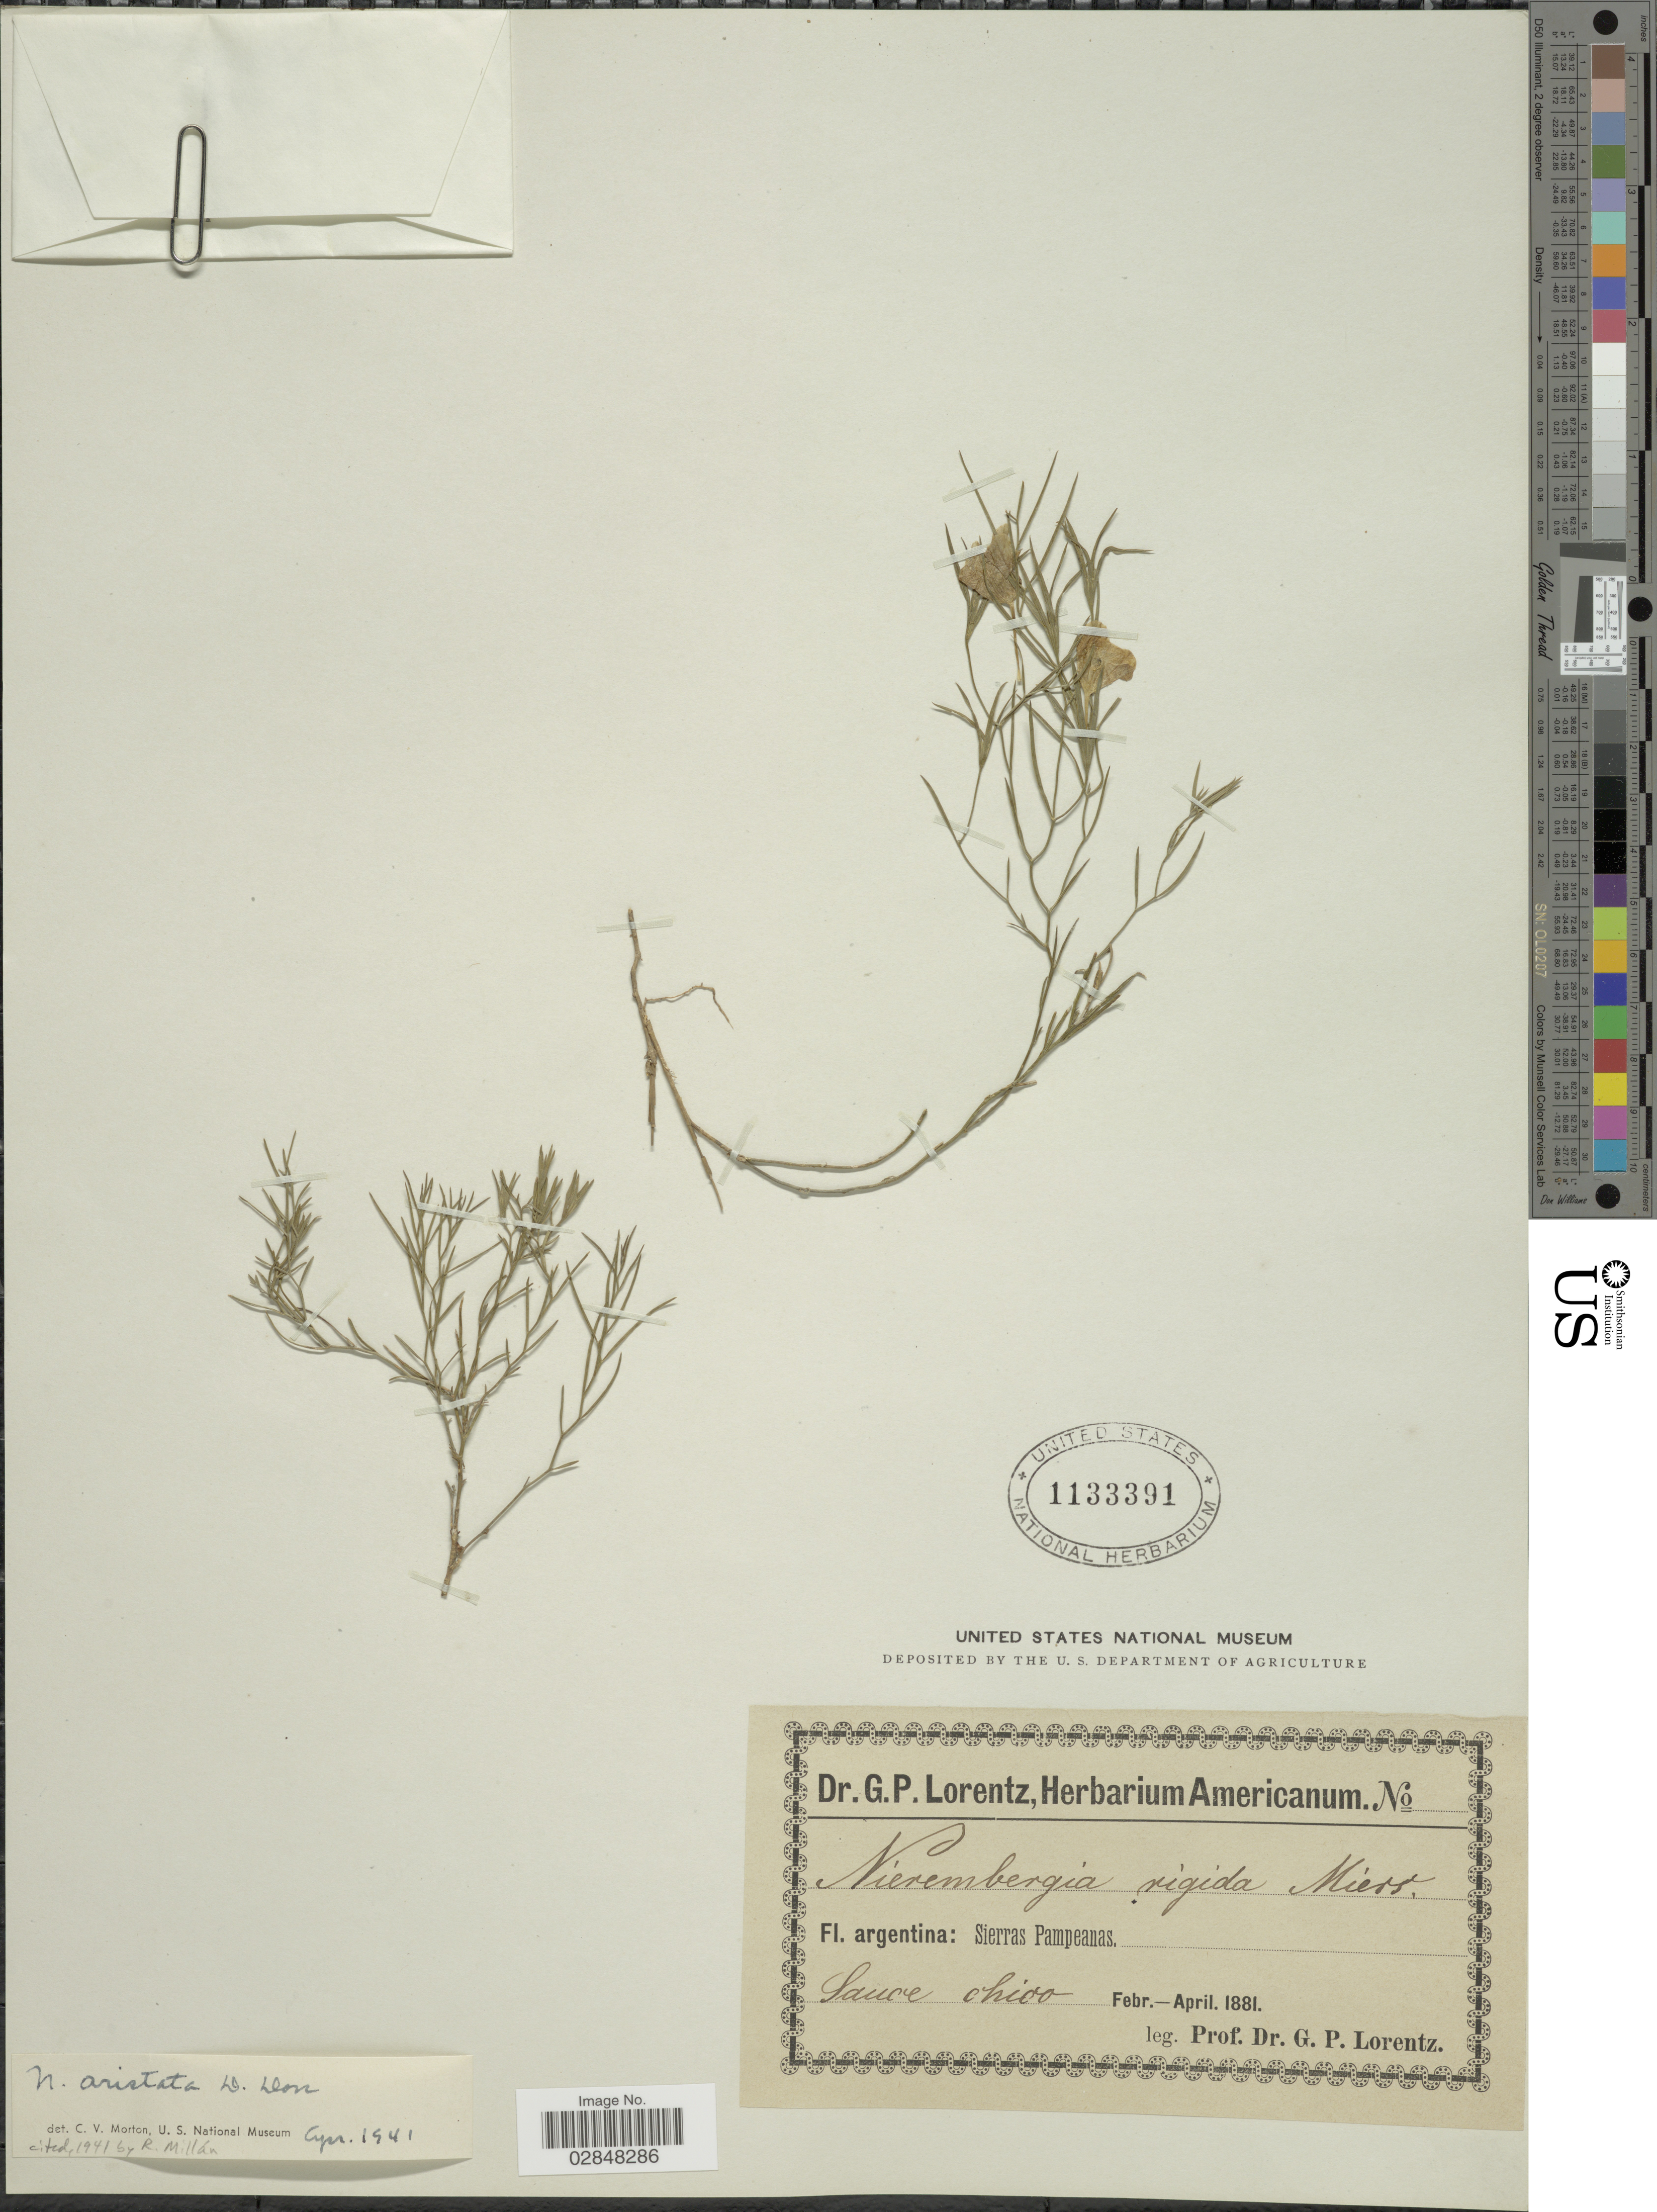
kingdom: Plantae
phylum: Tracheophyta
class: Magnoliopsida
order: Solanales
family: Solanaceae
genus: Nierembergia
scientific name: Nierembergia aristata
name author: D. Don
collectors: P. G. Lorentz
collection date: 1881-02/1881-04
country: Argentina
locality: Sierras Pampeanas, Sauce chico.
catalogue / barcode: US 1133391